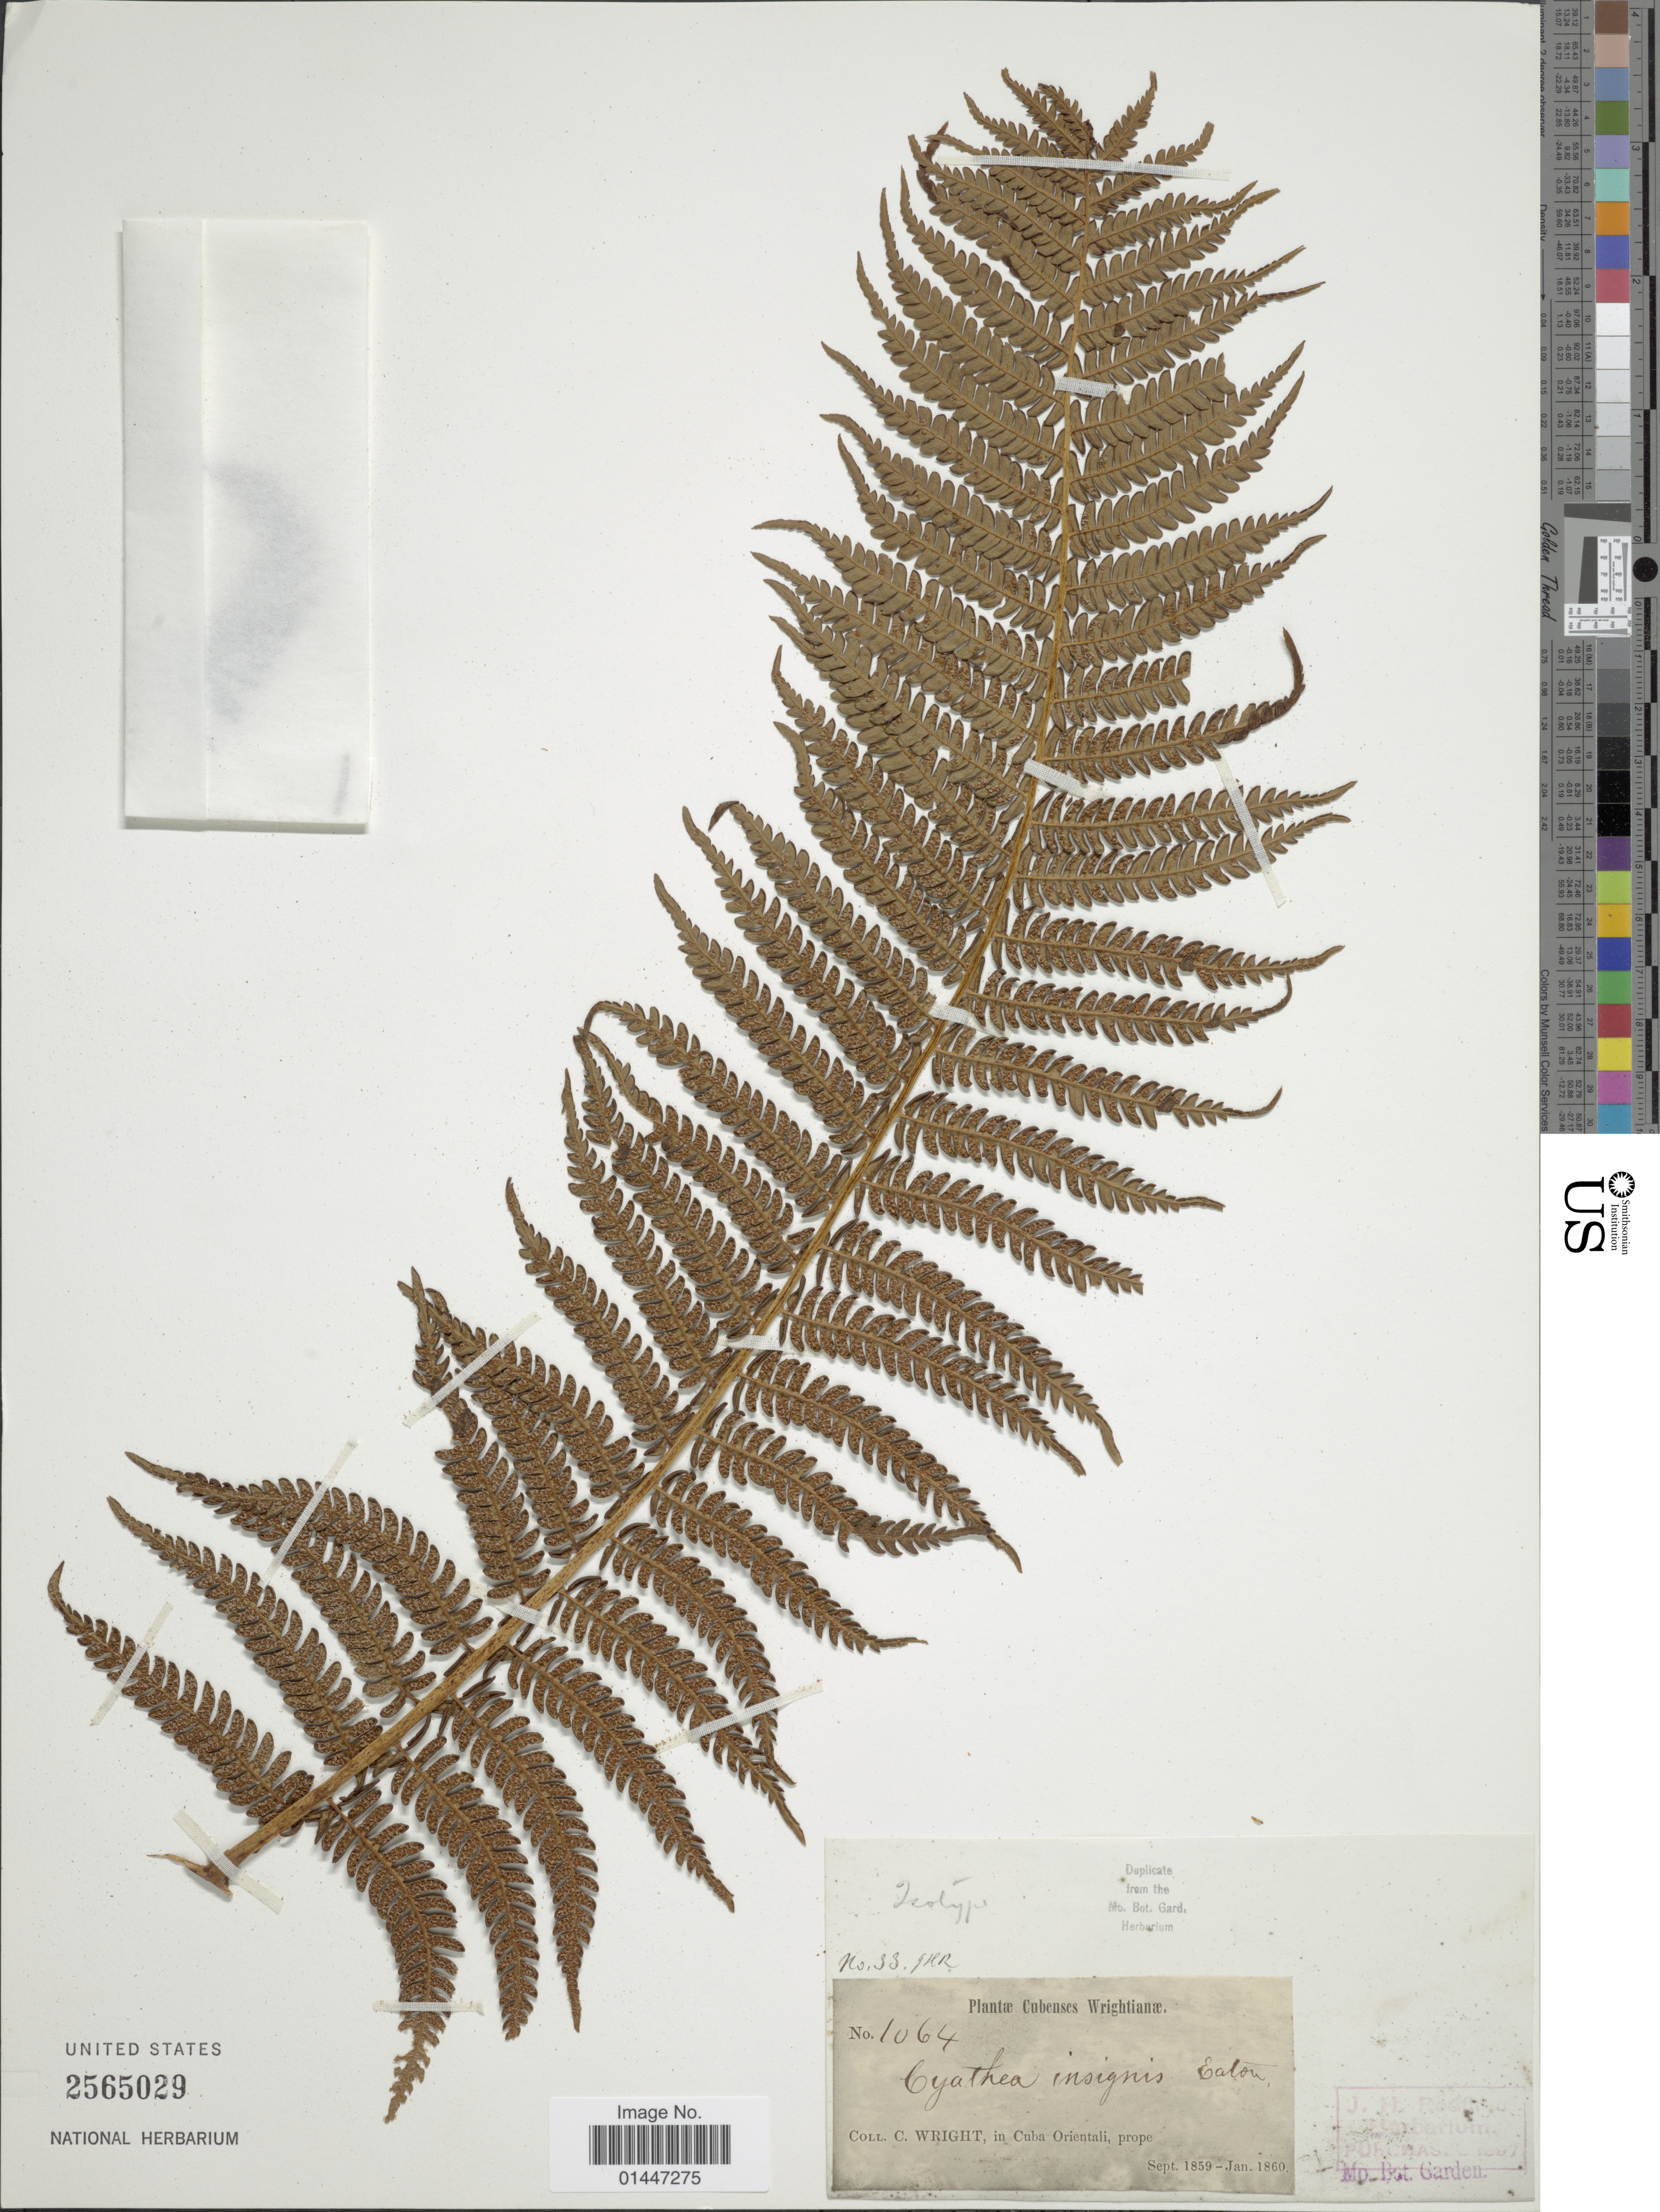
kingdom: Plantae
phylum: Tracheophyta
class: Polypodiopsida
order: Cyatheales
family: Cyatheaceae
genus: Sphaeropteris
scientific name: Sphaeropteris insignis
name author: (Eaton) R.M. Tryon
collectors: C. Wright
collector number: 1064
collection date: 1859-09/1860-01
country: Cuba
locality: Cuba Orientali, prope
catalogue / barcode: US 2565029